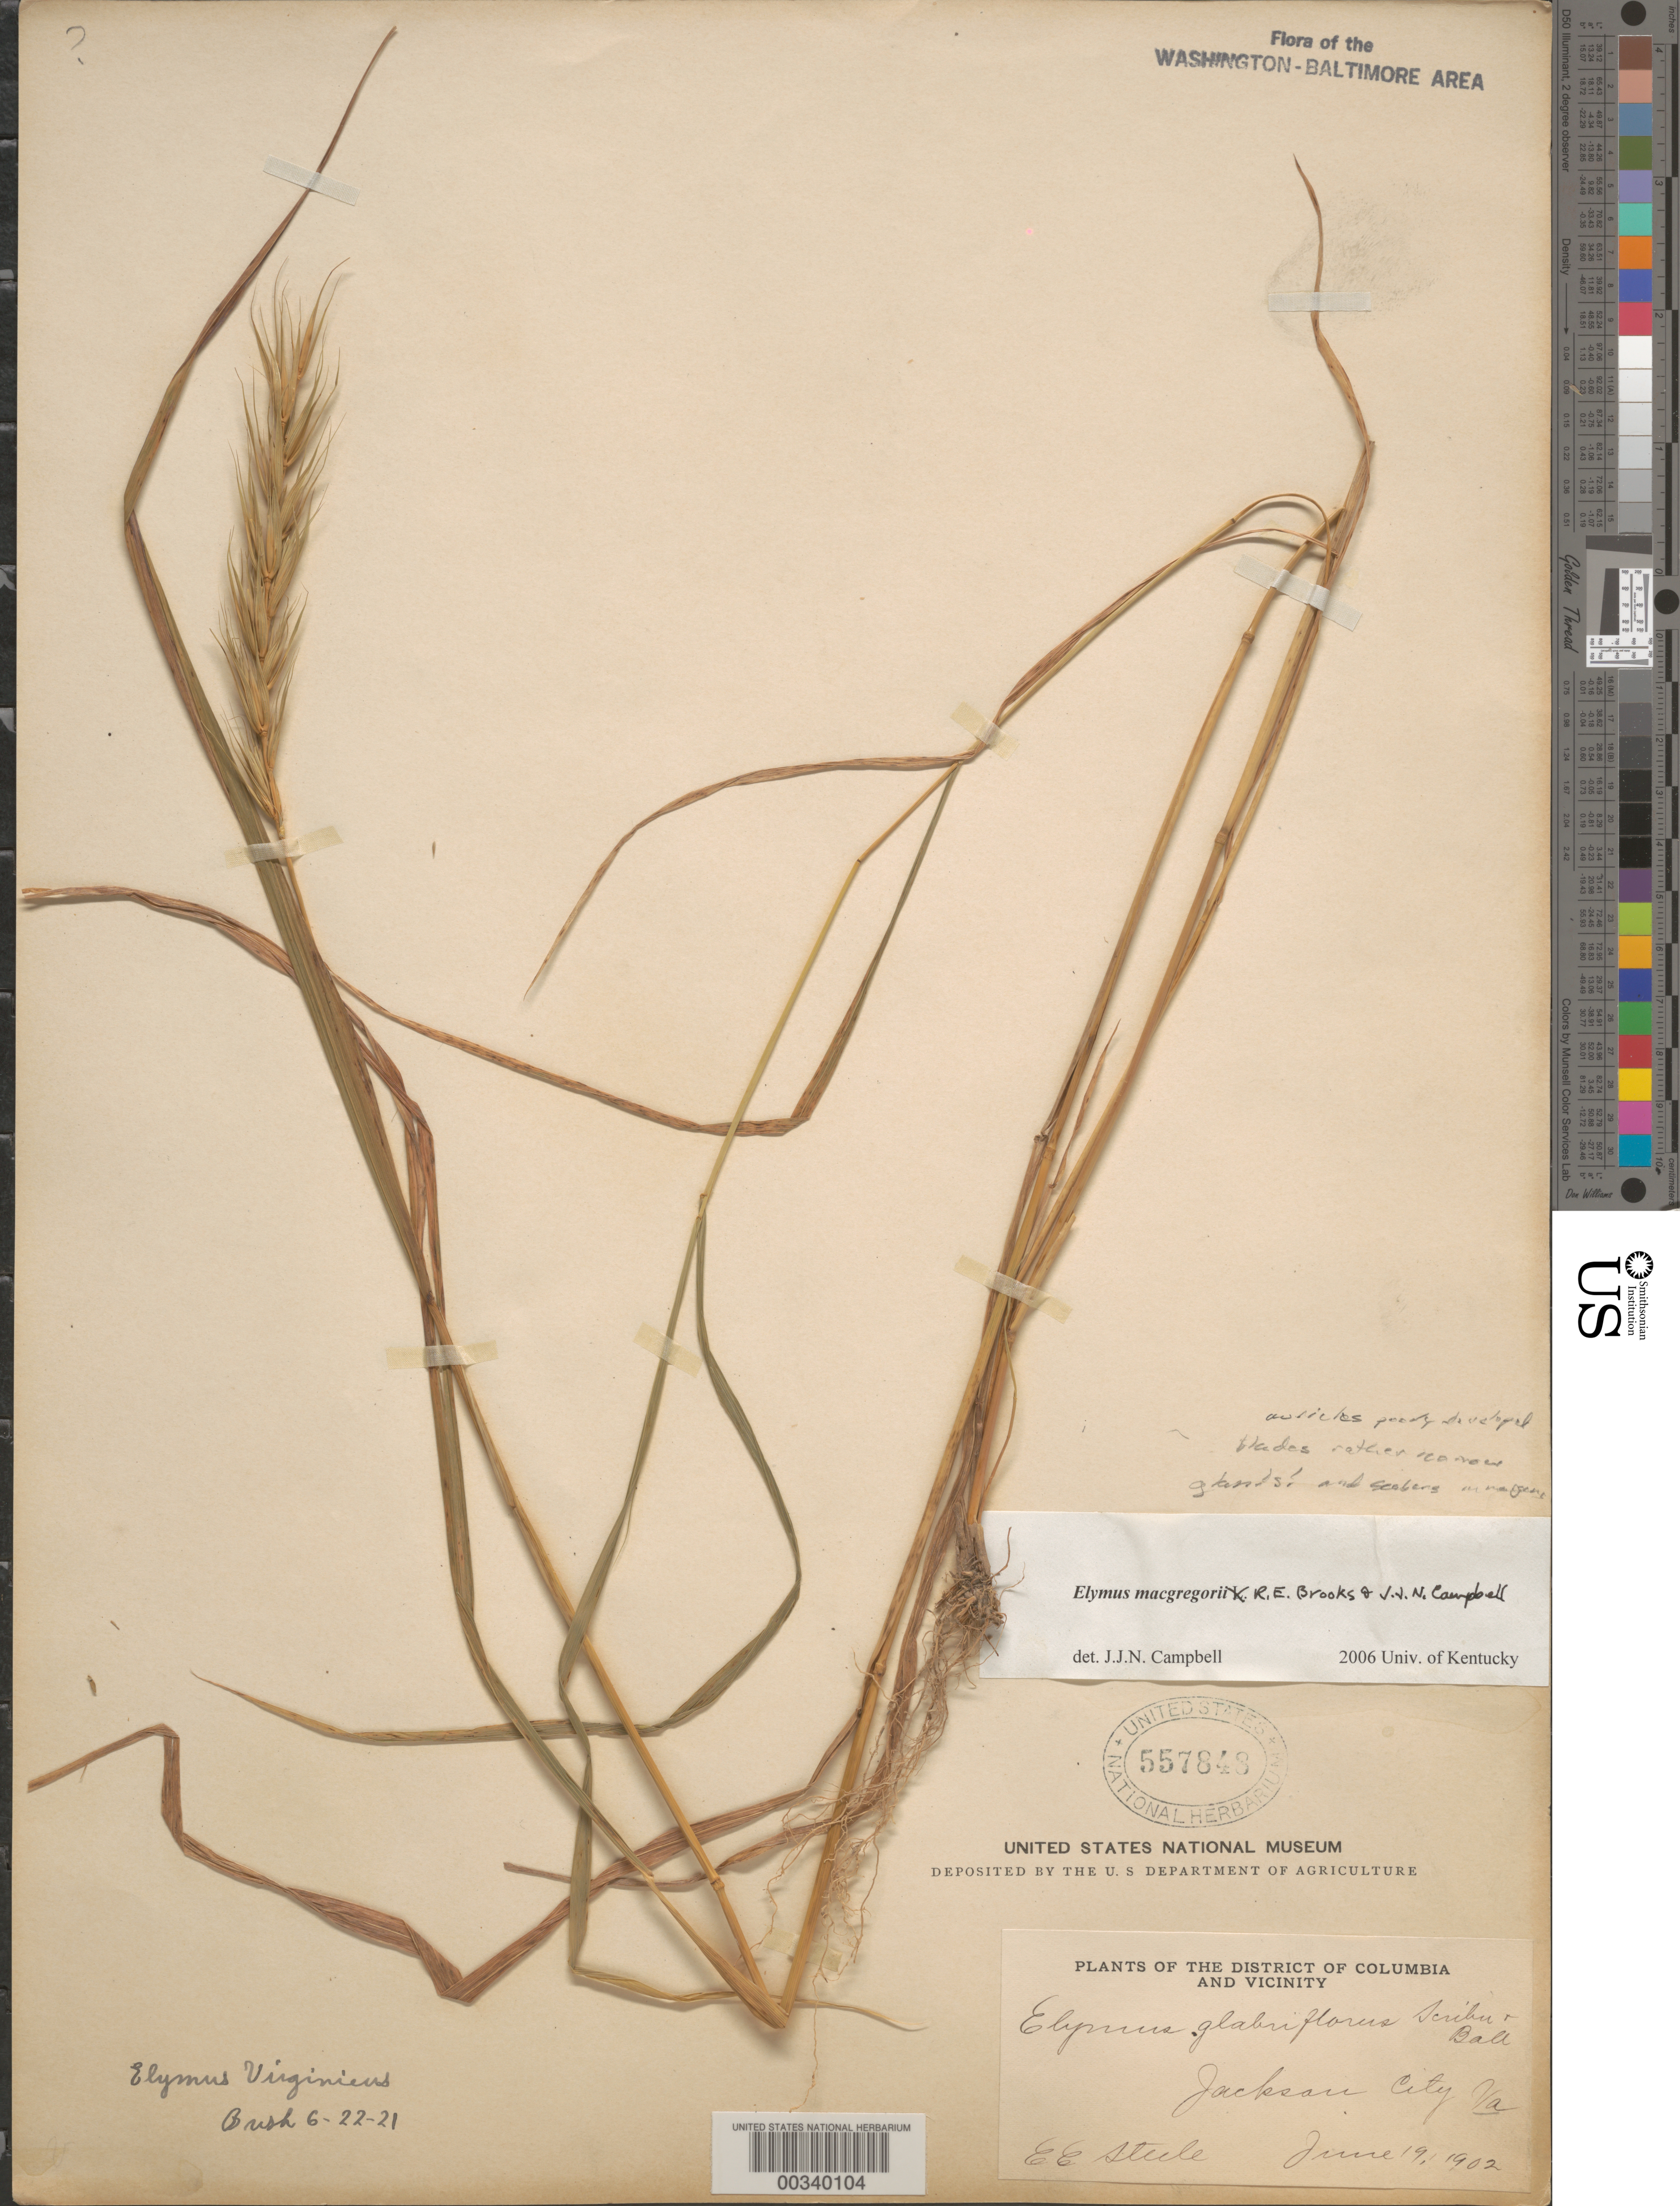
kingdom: Plantae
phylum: Tracheophyta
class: Liliopsida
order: Poales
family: Poaceae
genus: Elymus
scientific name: Elymus macgregorii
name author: R.E. Brooks & J.J.N. Campb.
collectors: E. Steele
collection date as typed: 19 Jun 1902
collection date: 1902-06-19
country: United States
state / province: Virginia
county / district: Arlington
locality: Jackson City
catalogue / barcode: US 557848